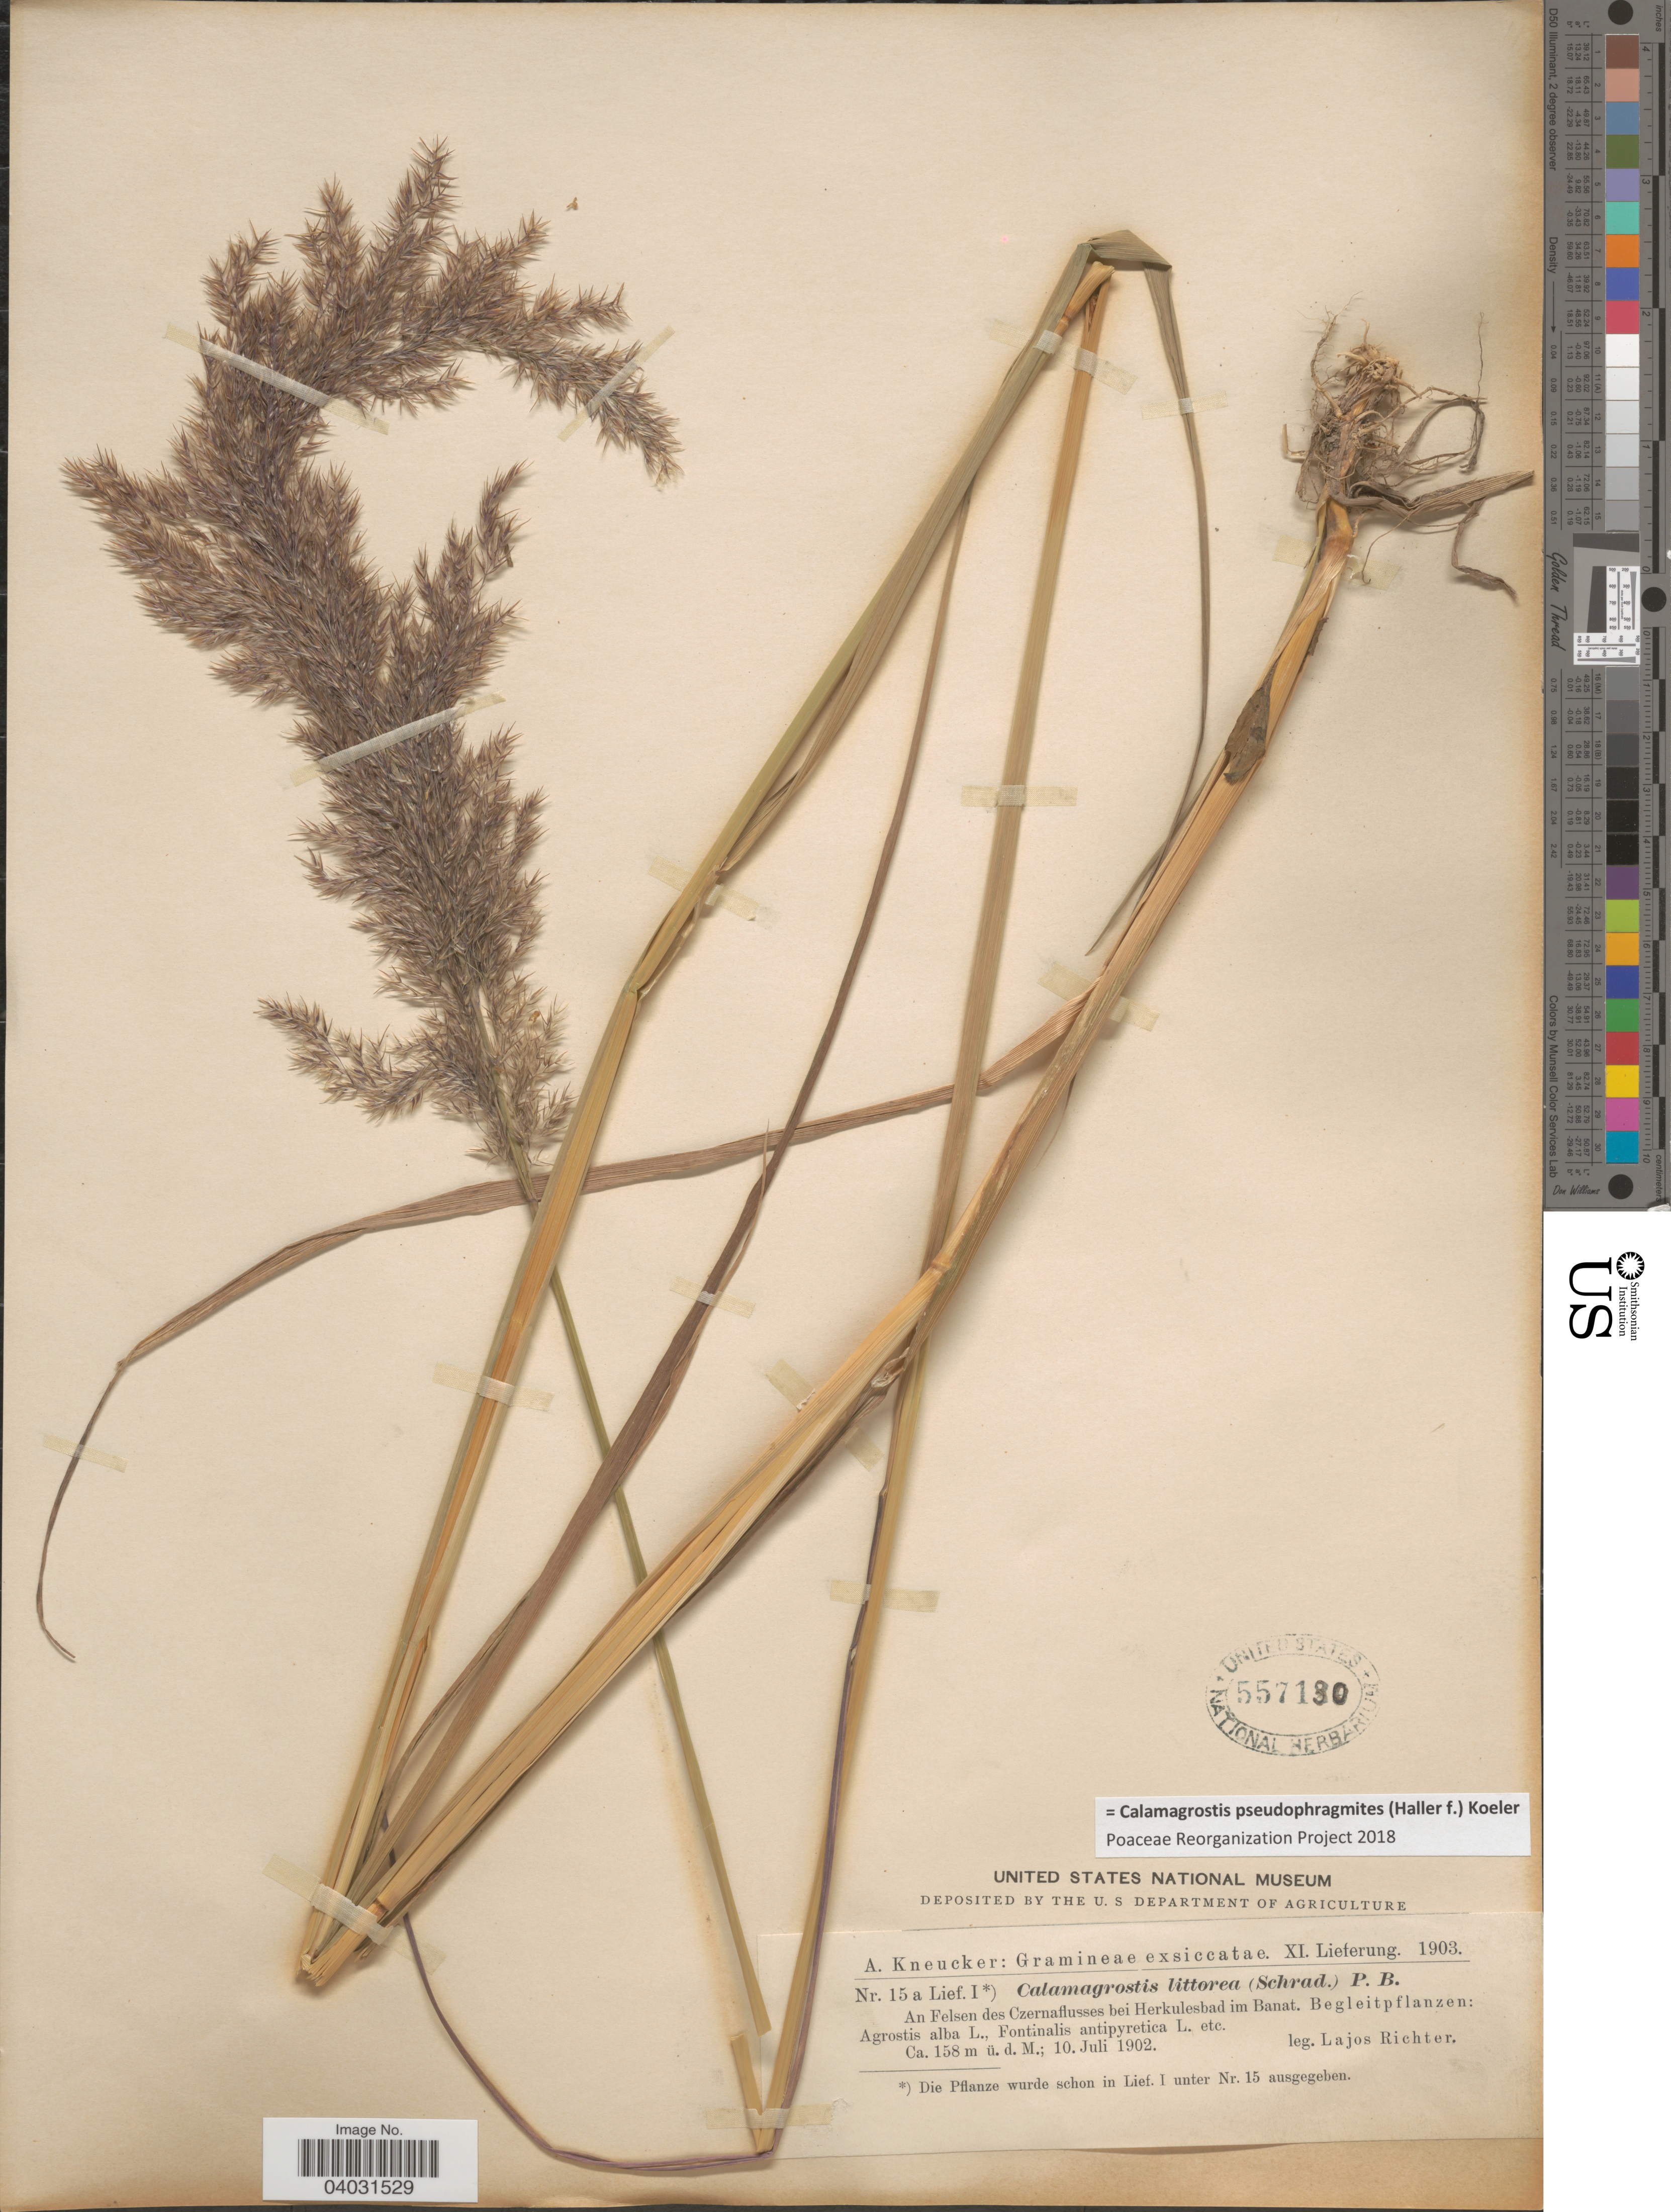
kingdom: Plantae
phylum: Tracheophyta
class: Liliopsida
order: Poales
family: Poaceae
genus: Calamagrostis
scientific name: Calamagrostis pseudophragmites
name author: (Haller f.) Koeler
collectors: L. Richter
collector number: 15a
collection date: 1902-07-10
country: Romania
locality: An Felsen des Czernaflusses bei Herkulesbad im Banat.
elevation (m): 158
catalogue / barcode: US 557130